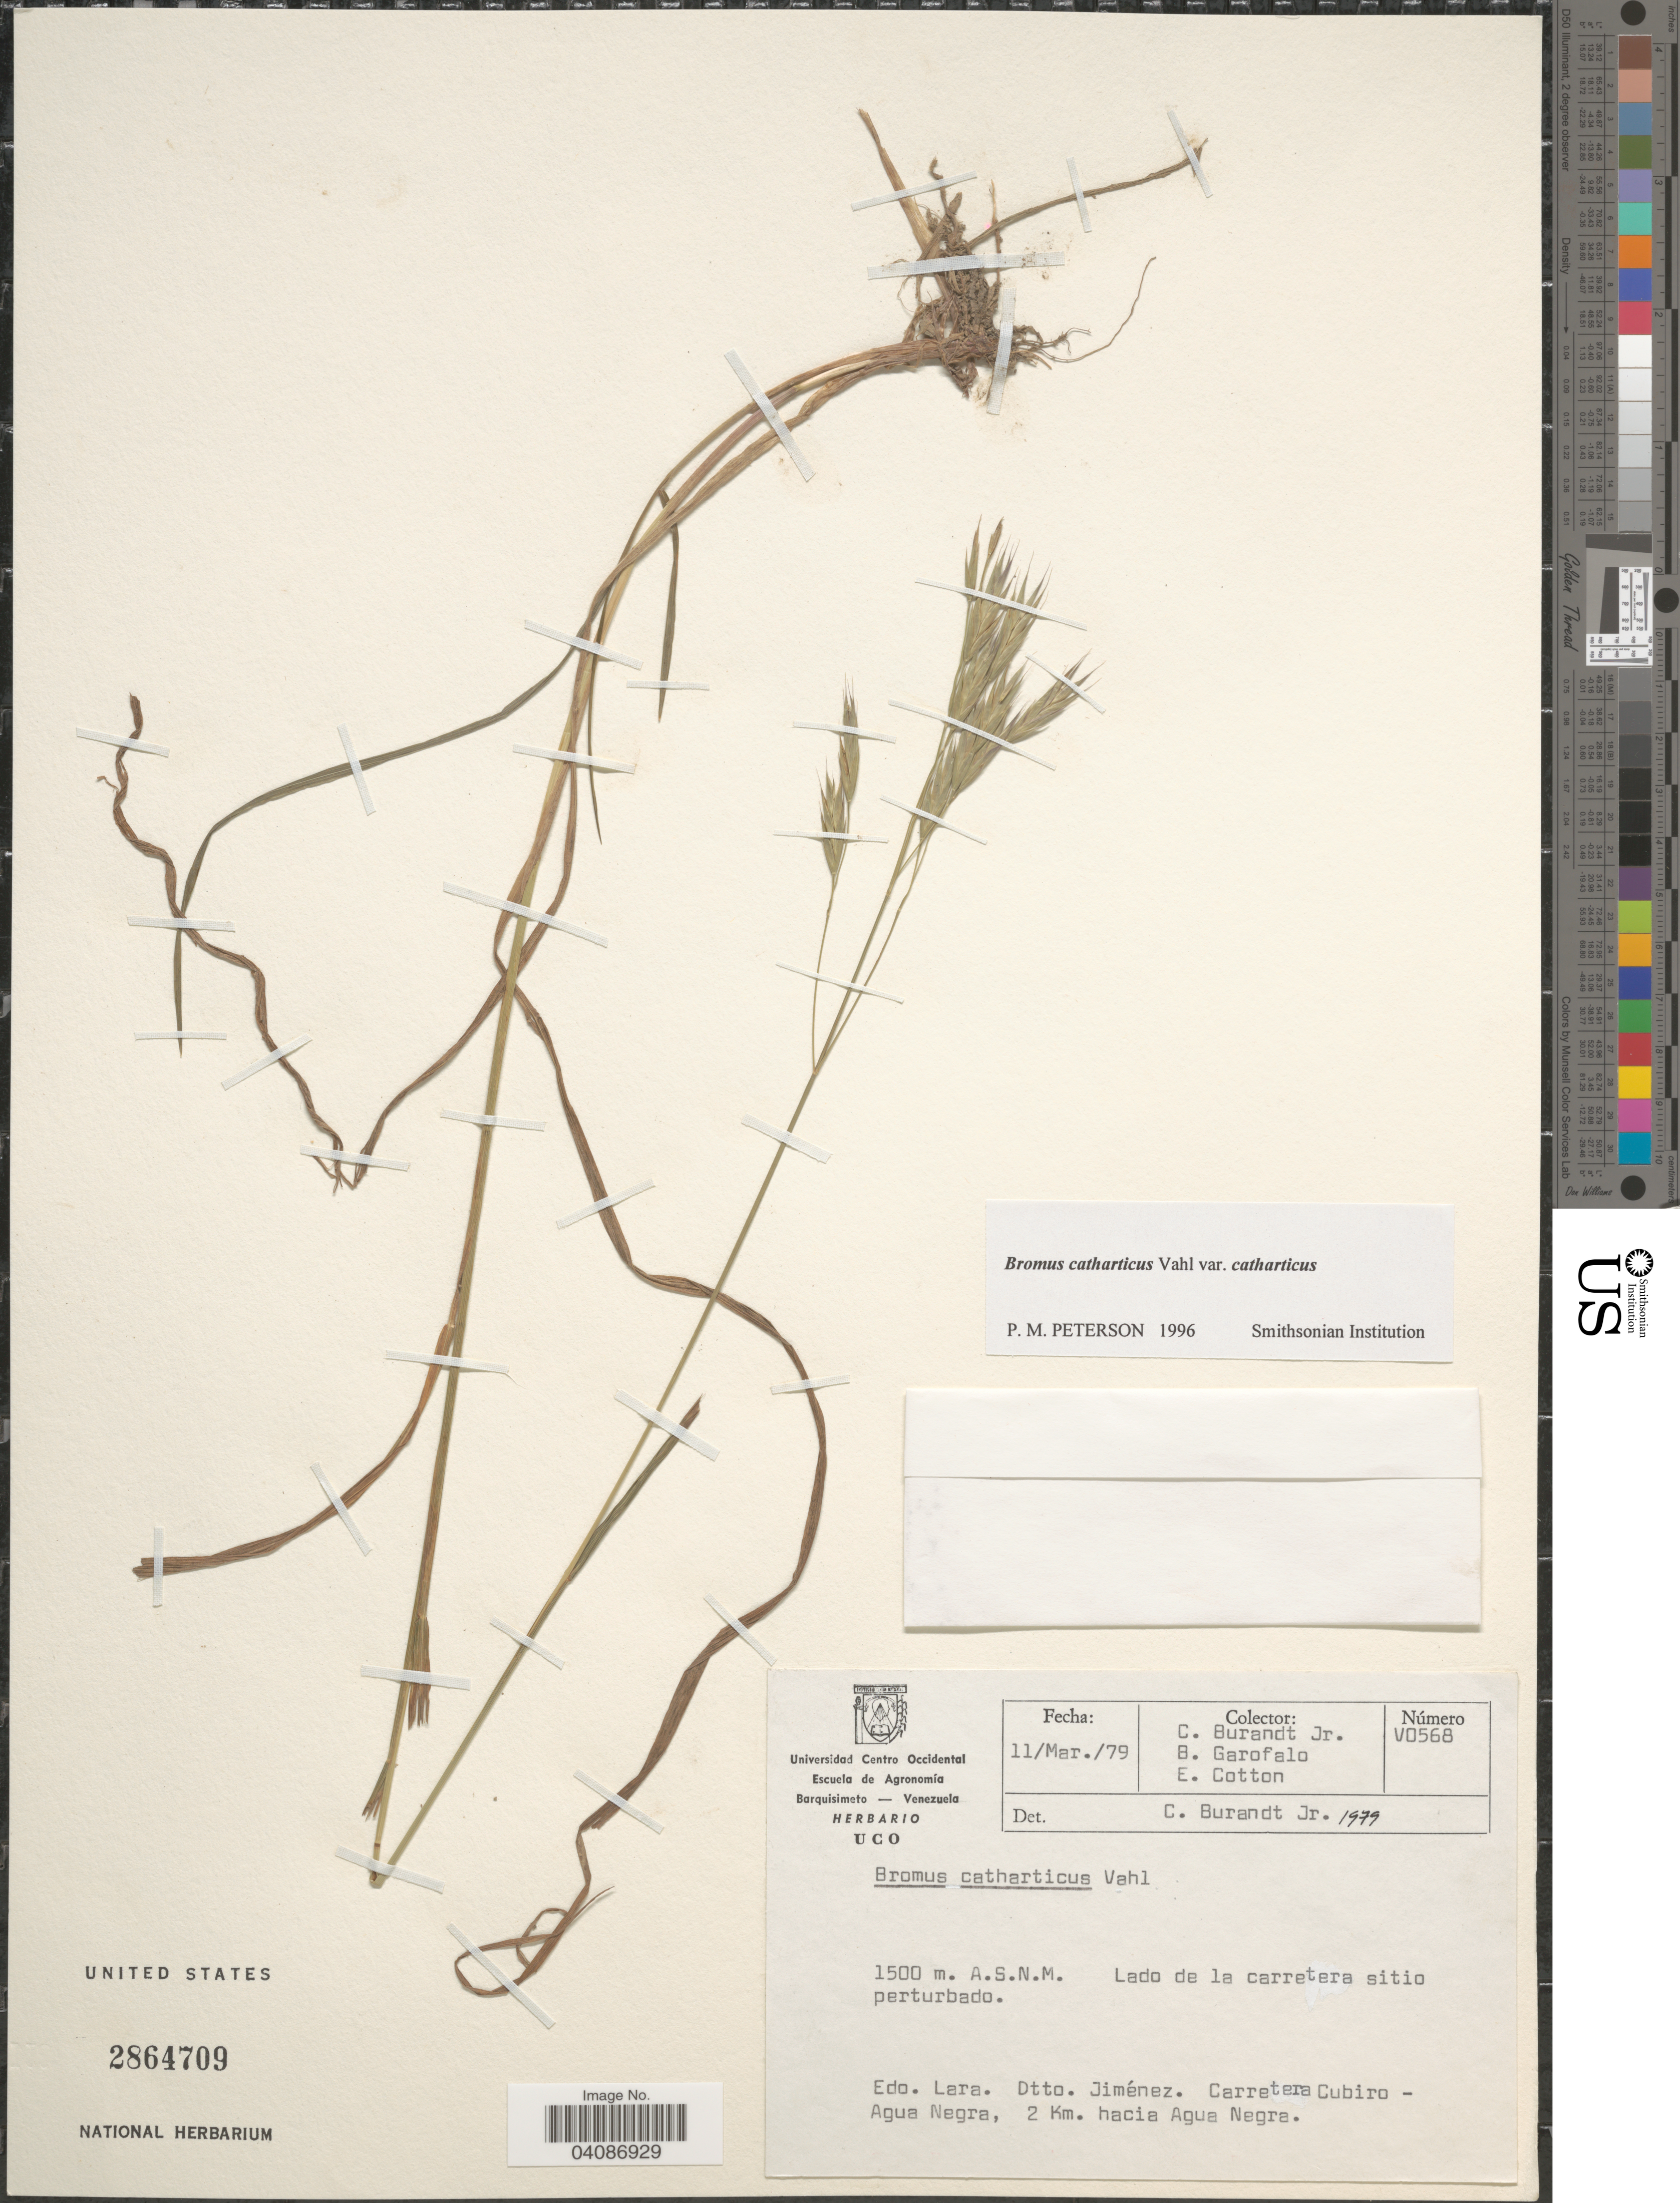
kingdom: Plantae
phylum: Tracheophyta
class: Liliopsida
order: Poales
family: Poaceae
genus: Bromus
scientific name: Bromus catharticus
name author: Vahl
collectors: C. Burandt Jr., B. Garofalo & E. Cotton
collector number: V0568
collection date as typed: Transcribed d/m/y: 11/3/79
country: Venezuela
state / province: Lara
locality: Edo. Lara. Dtto. Juménez. Carretera Cubiro - Agua Negra, 2 Km. hacia Agua Negra.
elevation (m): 1500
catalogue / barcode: US 2864709